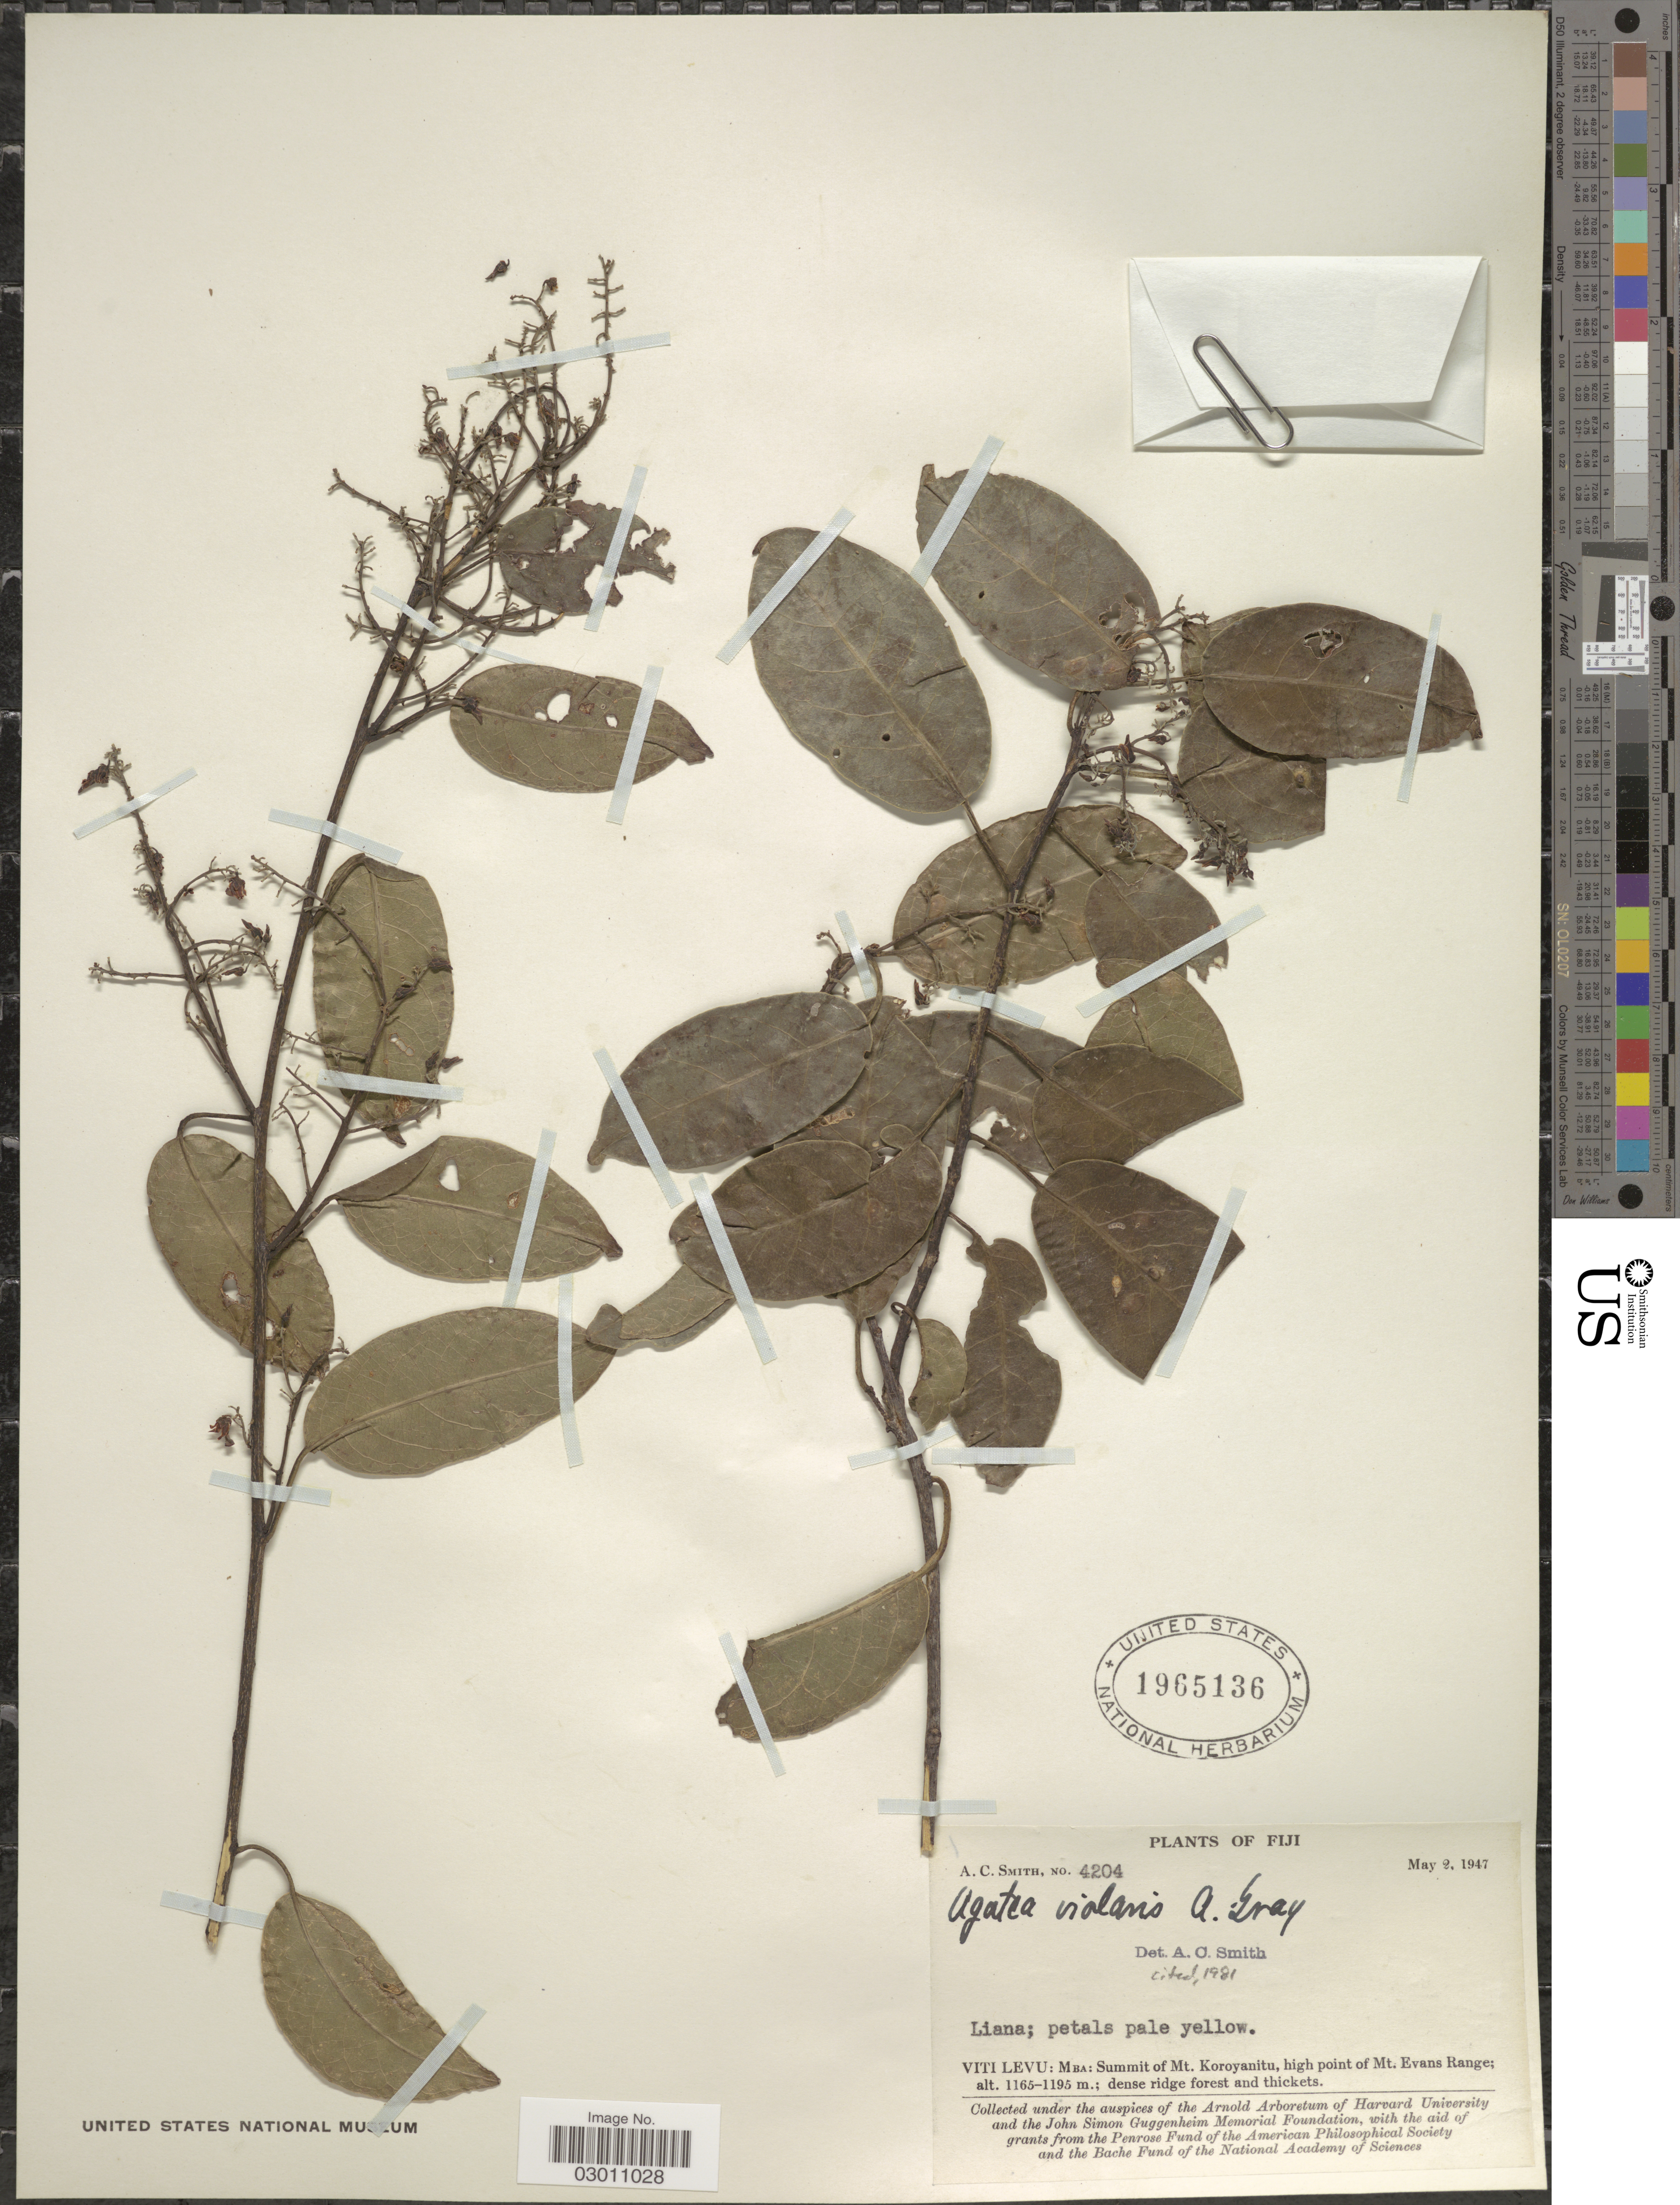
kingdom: Plantae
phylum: Tracheophyta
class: Magnoliopsida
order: Malpighiales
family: Violaceae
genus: Agatea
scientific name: Agatea violaris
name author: A. Gray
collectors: A. C. Smith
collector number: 4204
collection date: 1947-05-02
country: Fiji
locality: Viti Levu: Mba: Summit of Mt. Koroyanitu, high point of Mt. Evans Range.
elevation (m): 1165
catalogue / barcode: US 1965136